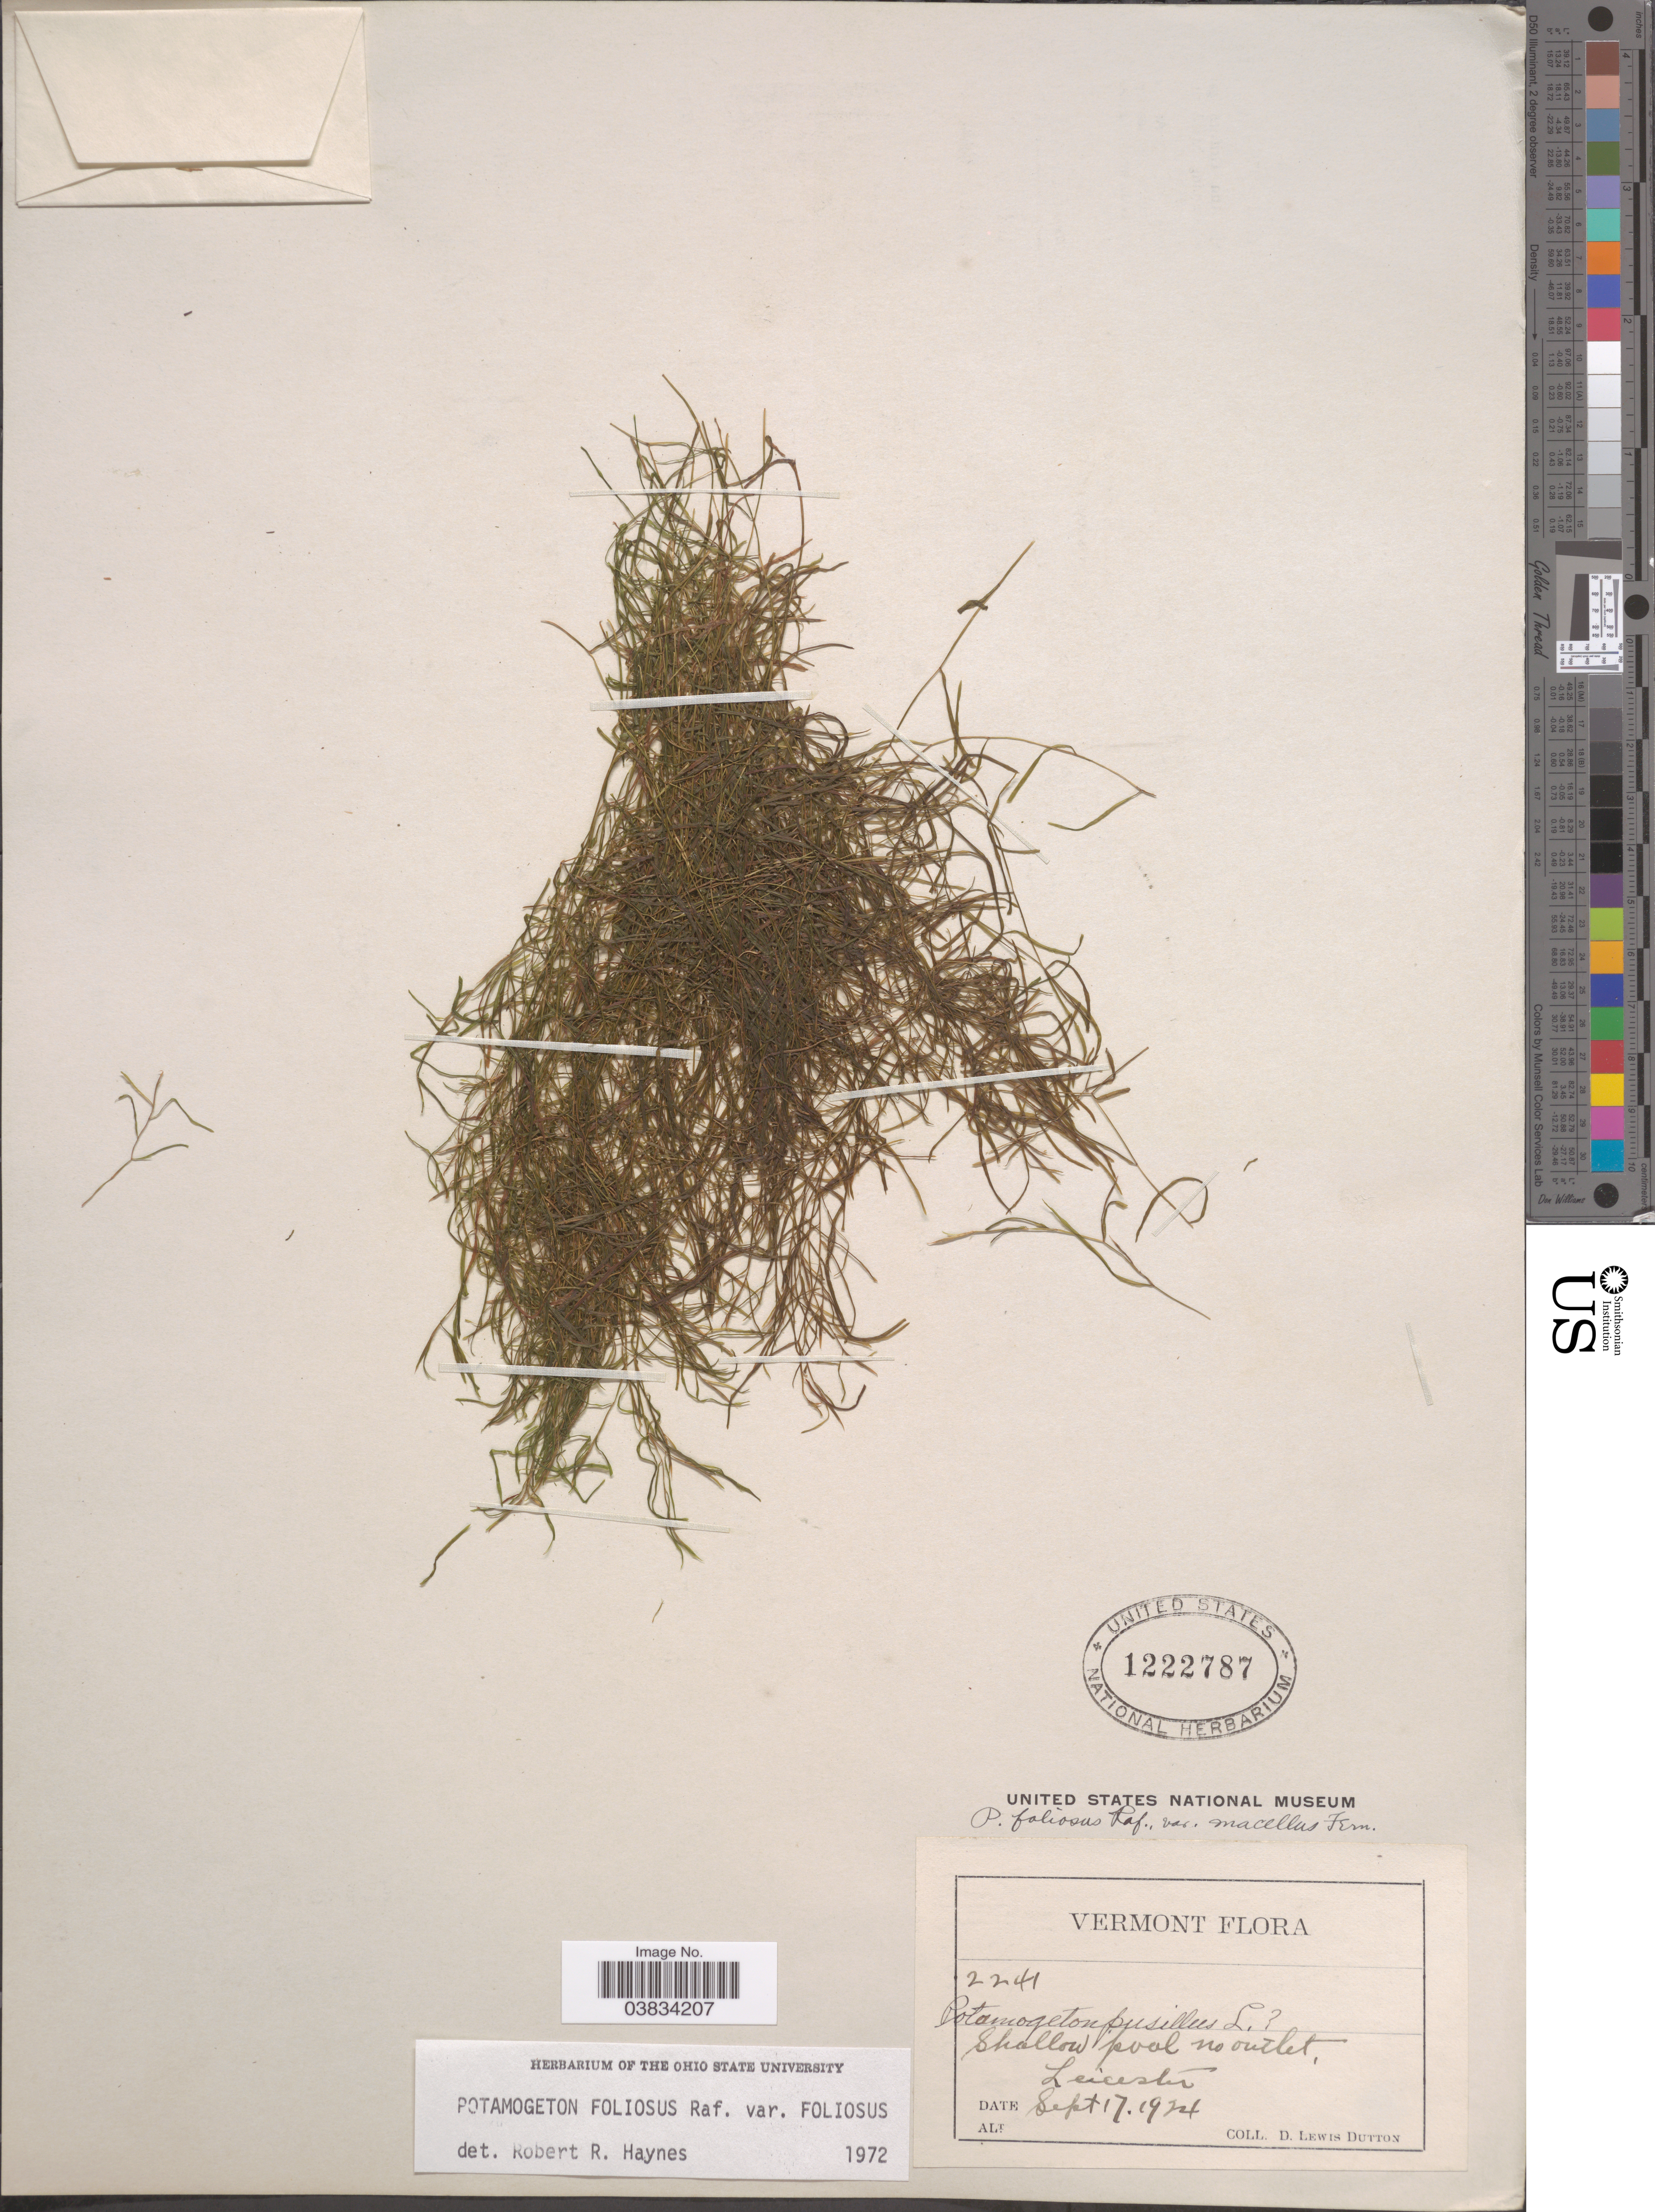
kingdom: Plantae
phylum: Tracheophyta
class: Liliopsida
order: Alismatales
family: Potamogetonaceae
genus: Potamogeton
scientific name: Potamogeton foliosus var. foliosus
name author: Raf.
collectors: D. Dutton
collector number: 2241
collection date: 1924-09-17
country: United States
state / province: Vermont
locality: Leicester.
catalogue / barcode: US 1222787